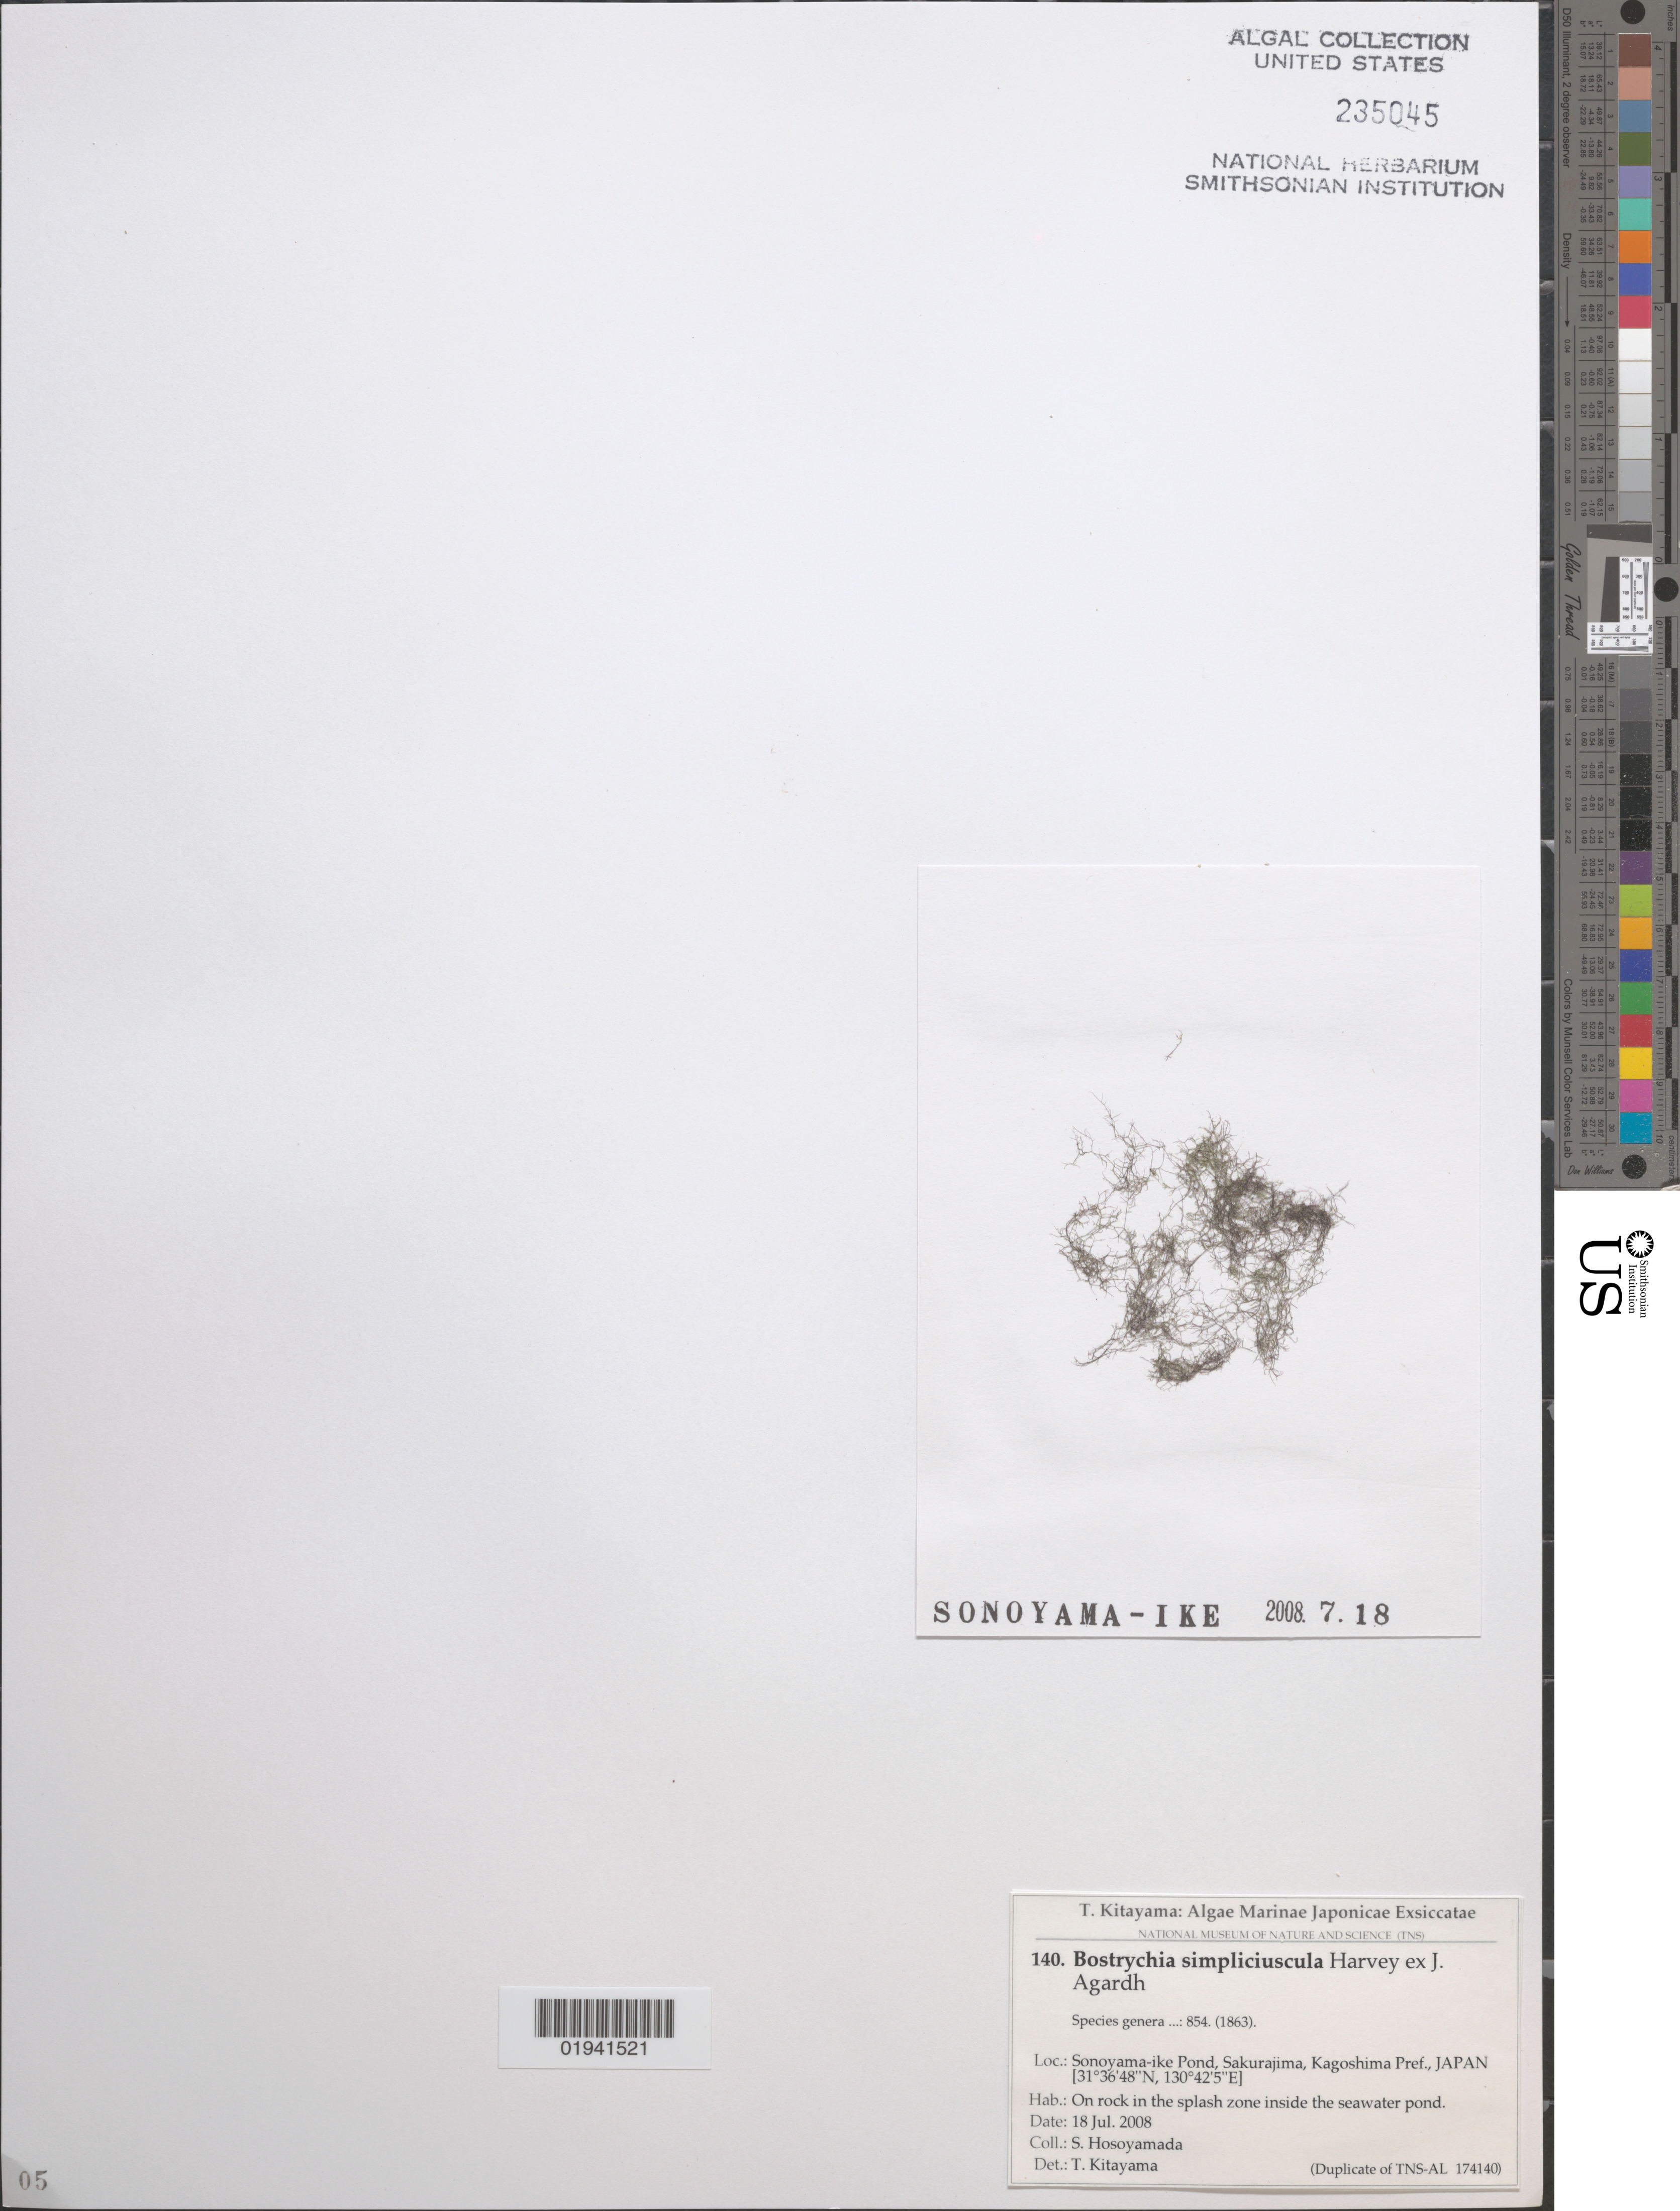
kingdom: Plantae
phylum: Rhodophyta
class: Florideophyceae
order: Ceramiales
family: Rhodomelaceae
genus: Bostrychia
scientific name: Bostrychia simpliciuscula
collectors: S. Hosoyamada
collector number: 140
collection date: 2008-07-18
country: Japan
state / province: Kagosima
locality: Sonoyama-ike Pond, Sakurajima, Kagoshima Pref.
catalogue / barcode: US 235045